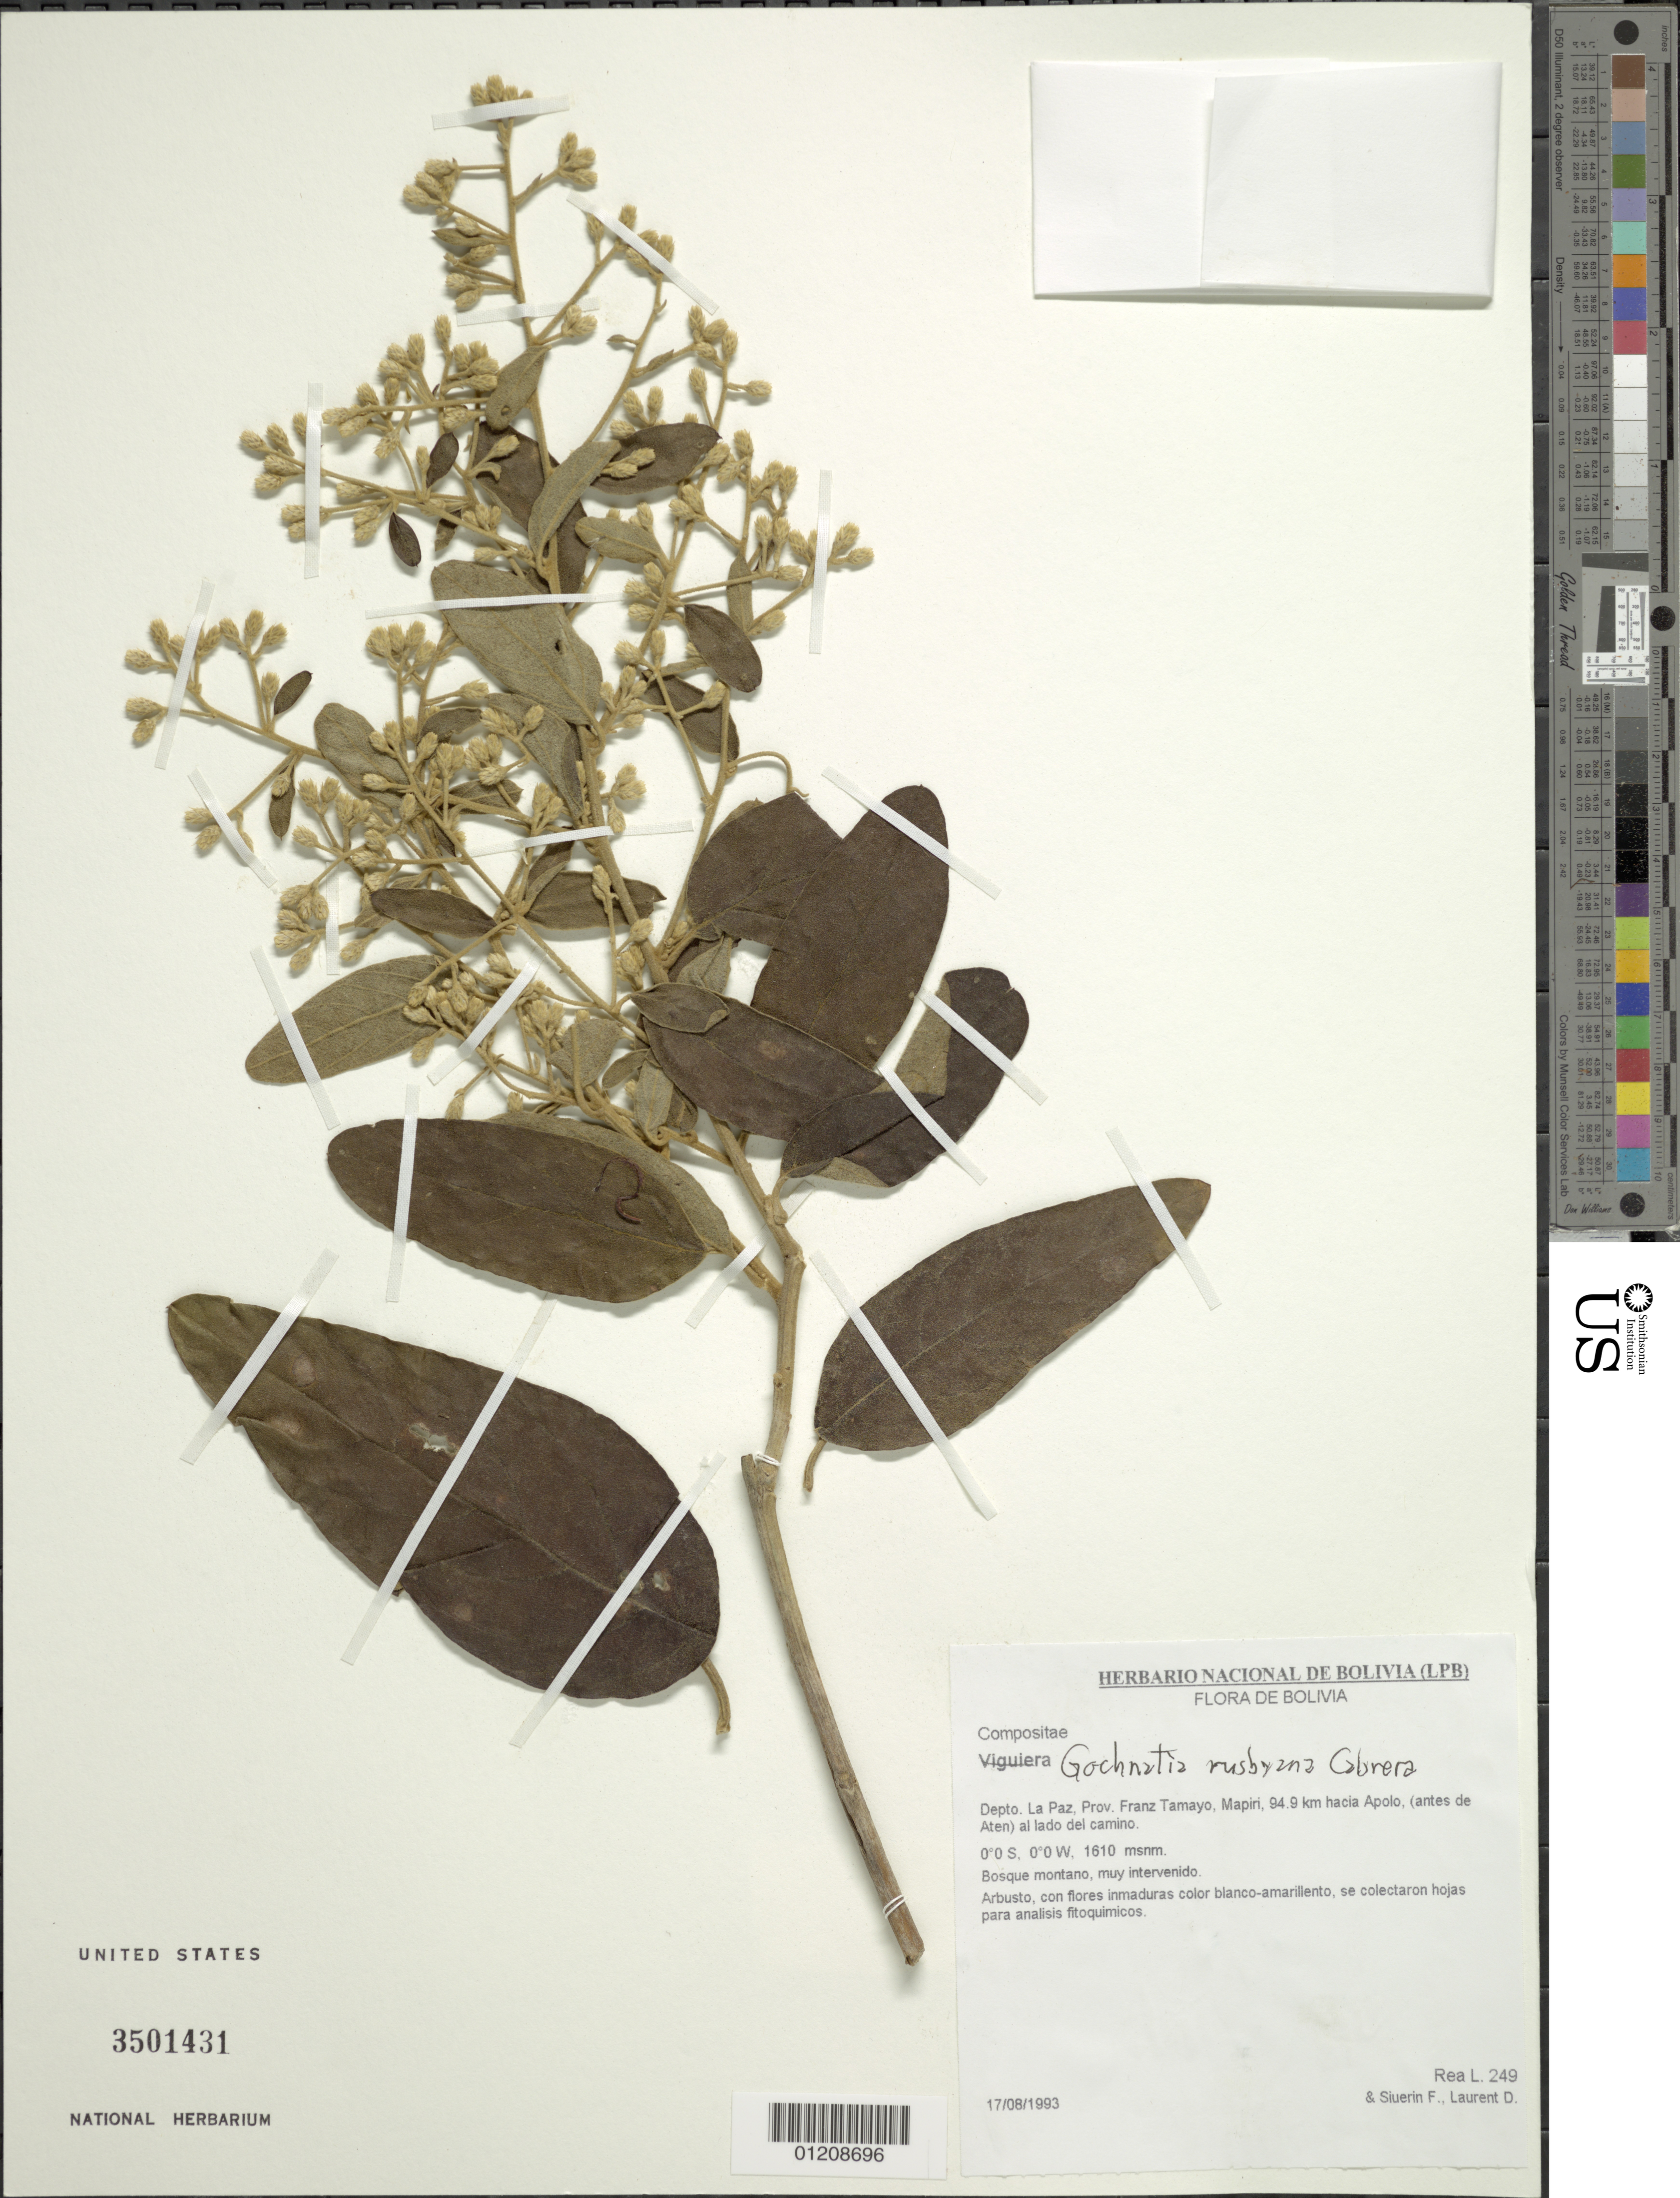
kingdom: Plantae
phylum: Tracheophyta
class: Magnoliopsida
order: Asterales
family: Asteraceae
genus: Moquiniastrum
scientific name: Moquiniastrum bolivianum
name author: (Rusby) G. Sancho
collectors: L. Rea, F. Siuerin & D. Laurent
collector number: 249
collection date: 1993-08-17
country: Bolivia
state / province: La Paz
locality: Prov. Franz Tamayo, Mapiri, 94.9 km hacia Apolo (antes de Aten) al lado del camino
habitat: Bosque montano, muy intervenido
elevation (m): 1610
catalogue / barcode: US 3501431